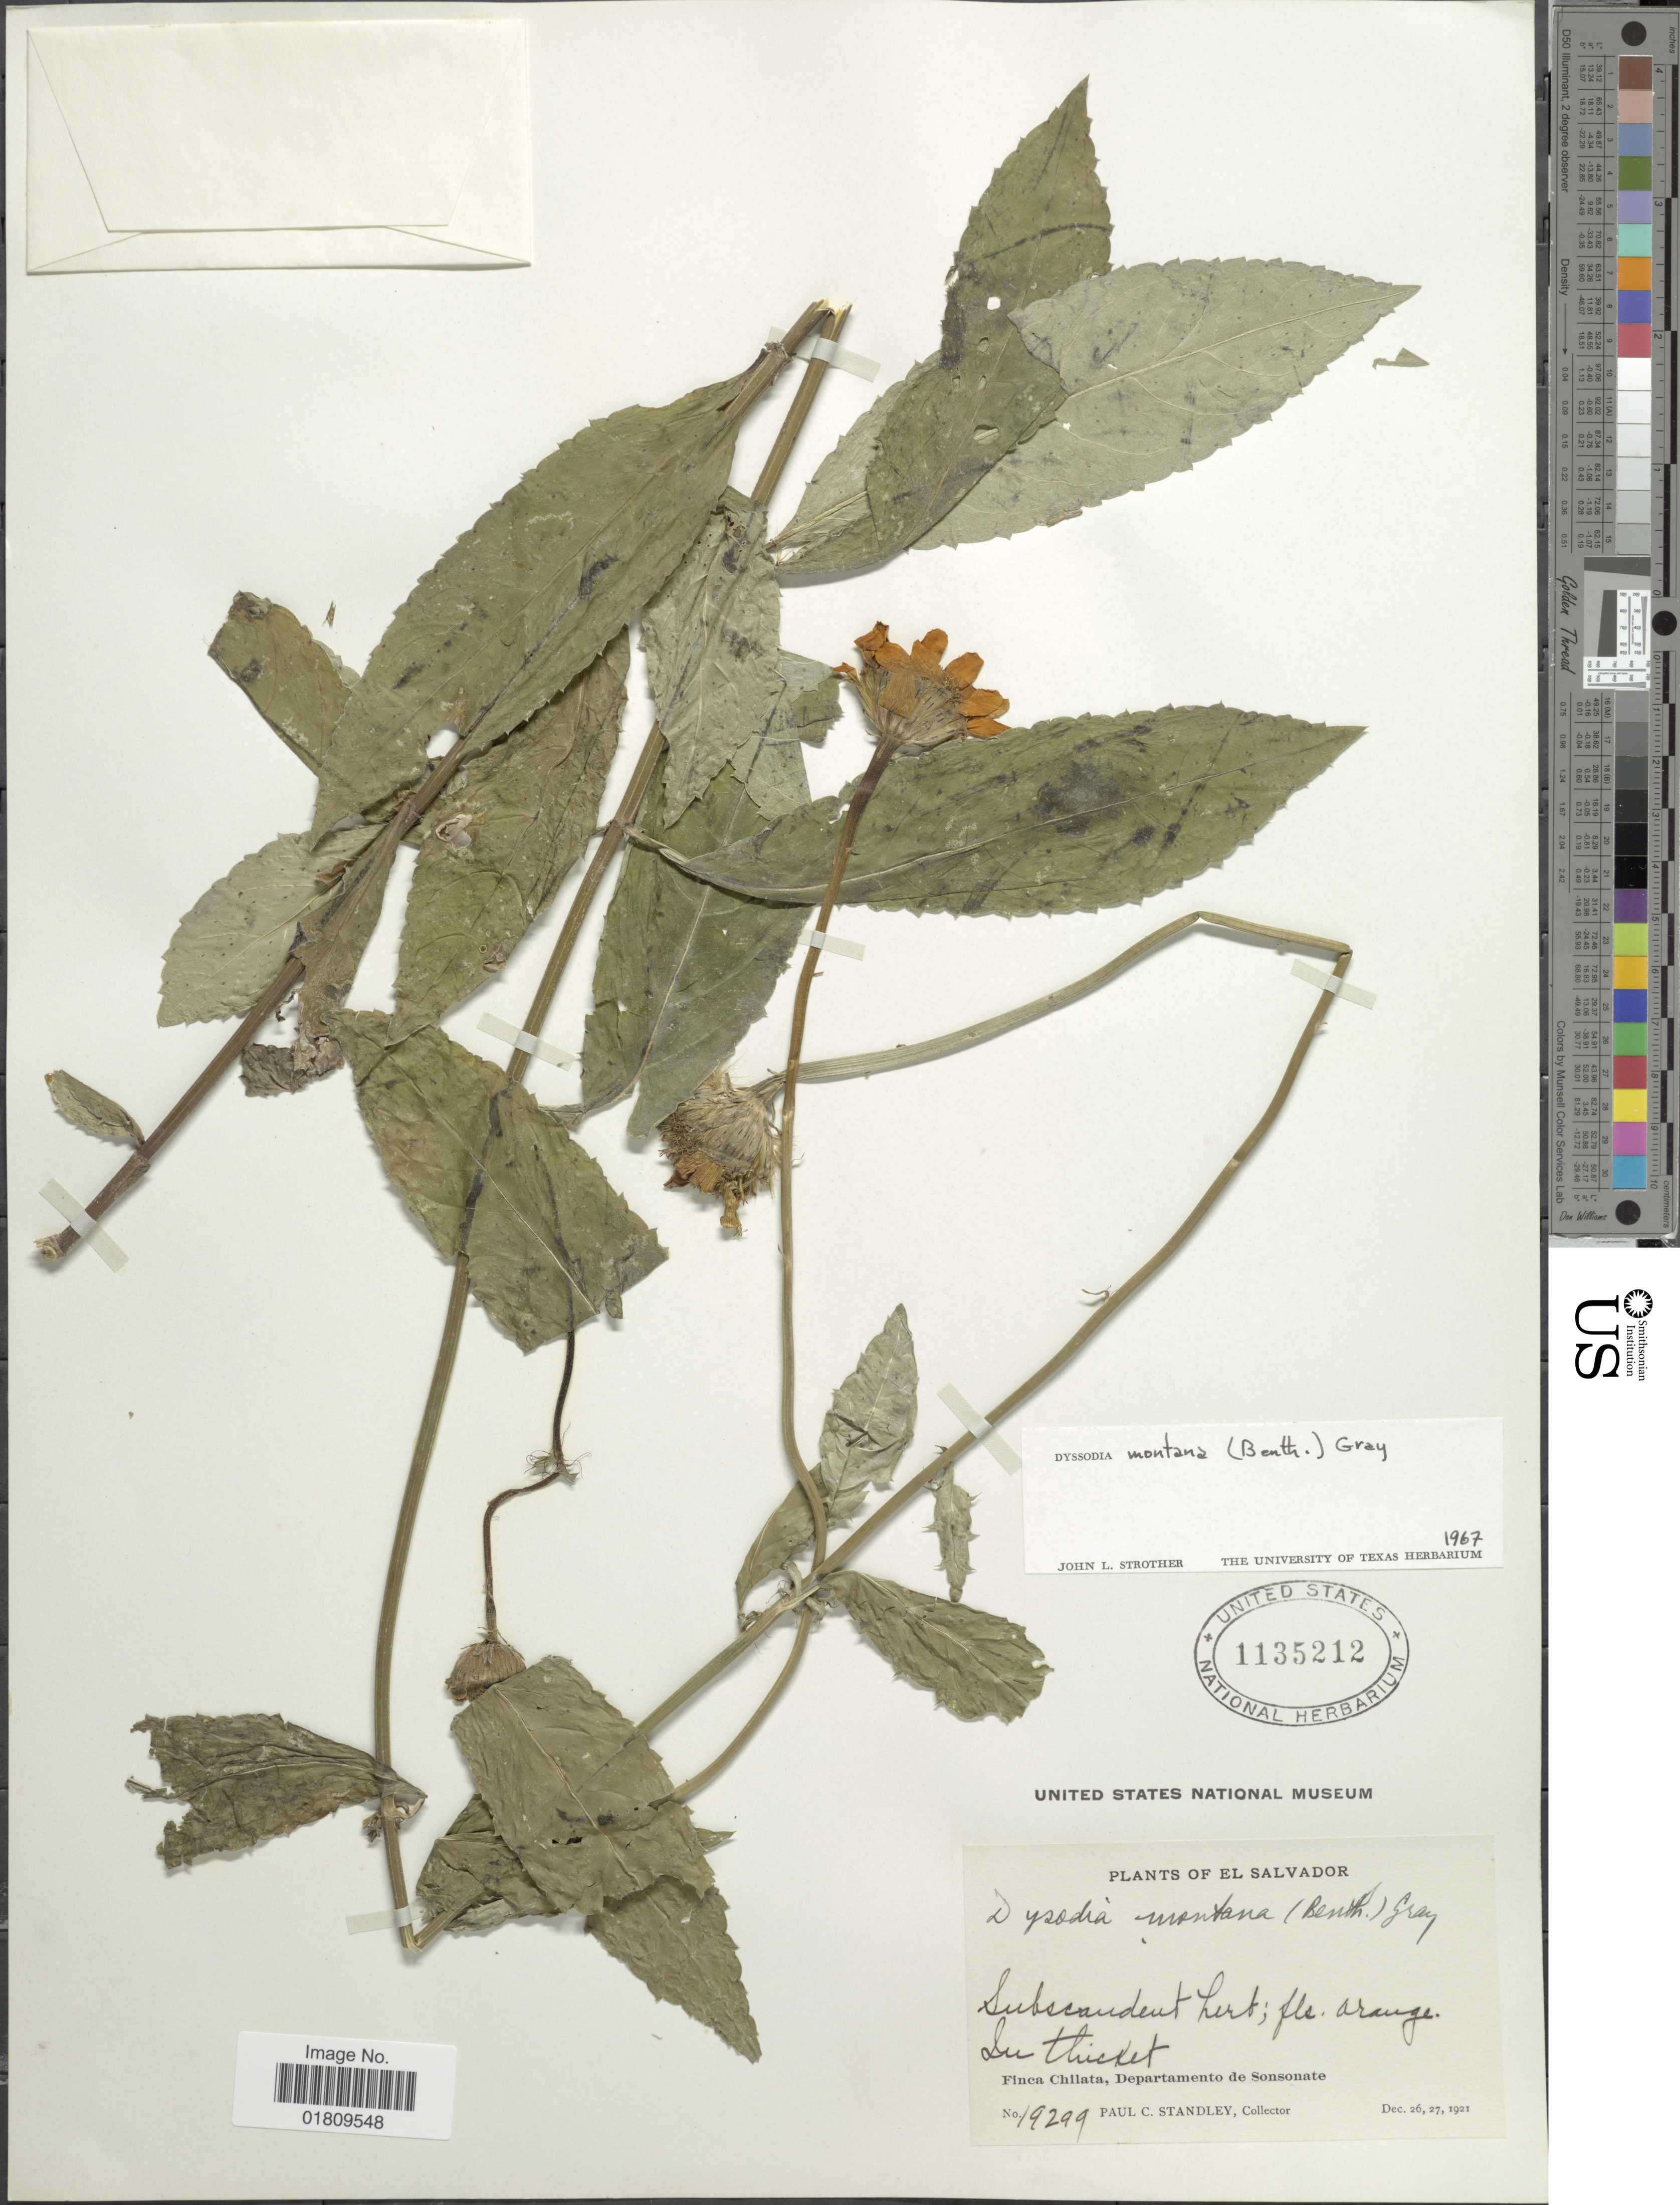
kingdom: Plantae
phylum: Tracheophyta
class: Magnoliopsida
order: Asterales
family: Asteraceae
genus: Dyssodia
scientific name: Dyssodia montana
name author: (Benth.) A. Gray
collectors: P. C. Standley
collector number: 19299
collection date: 1921-12-26/1921-12-27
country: El Salvador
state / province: Sonsonate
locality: In thicket, Finca Chilata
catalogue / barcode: US 1135212